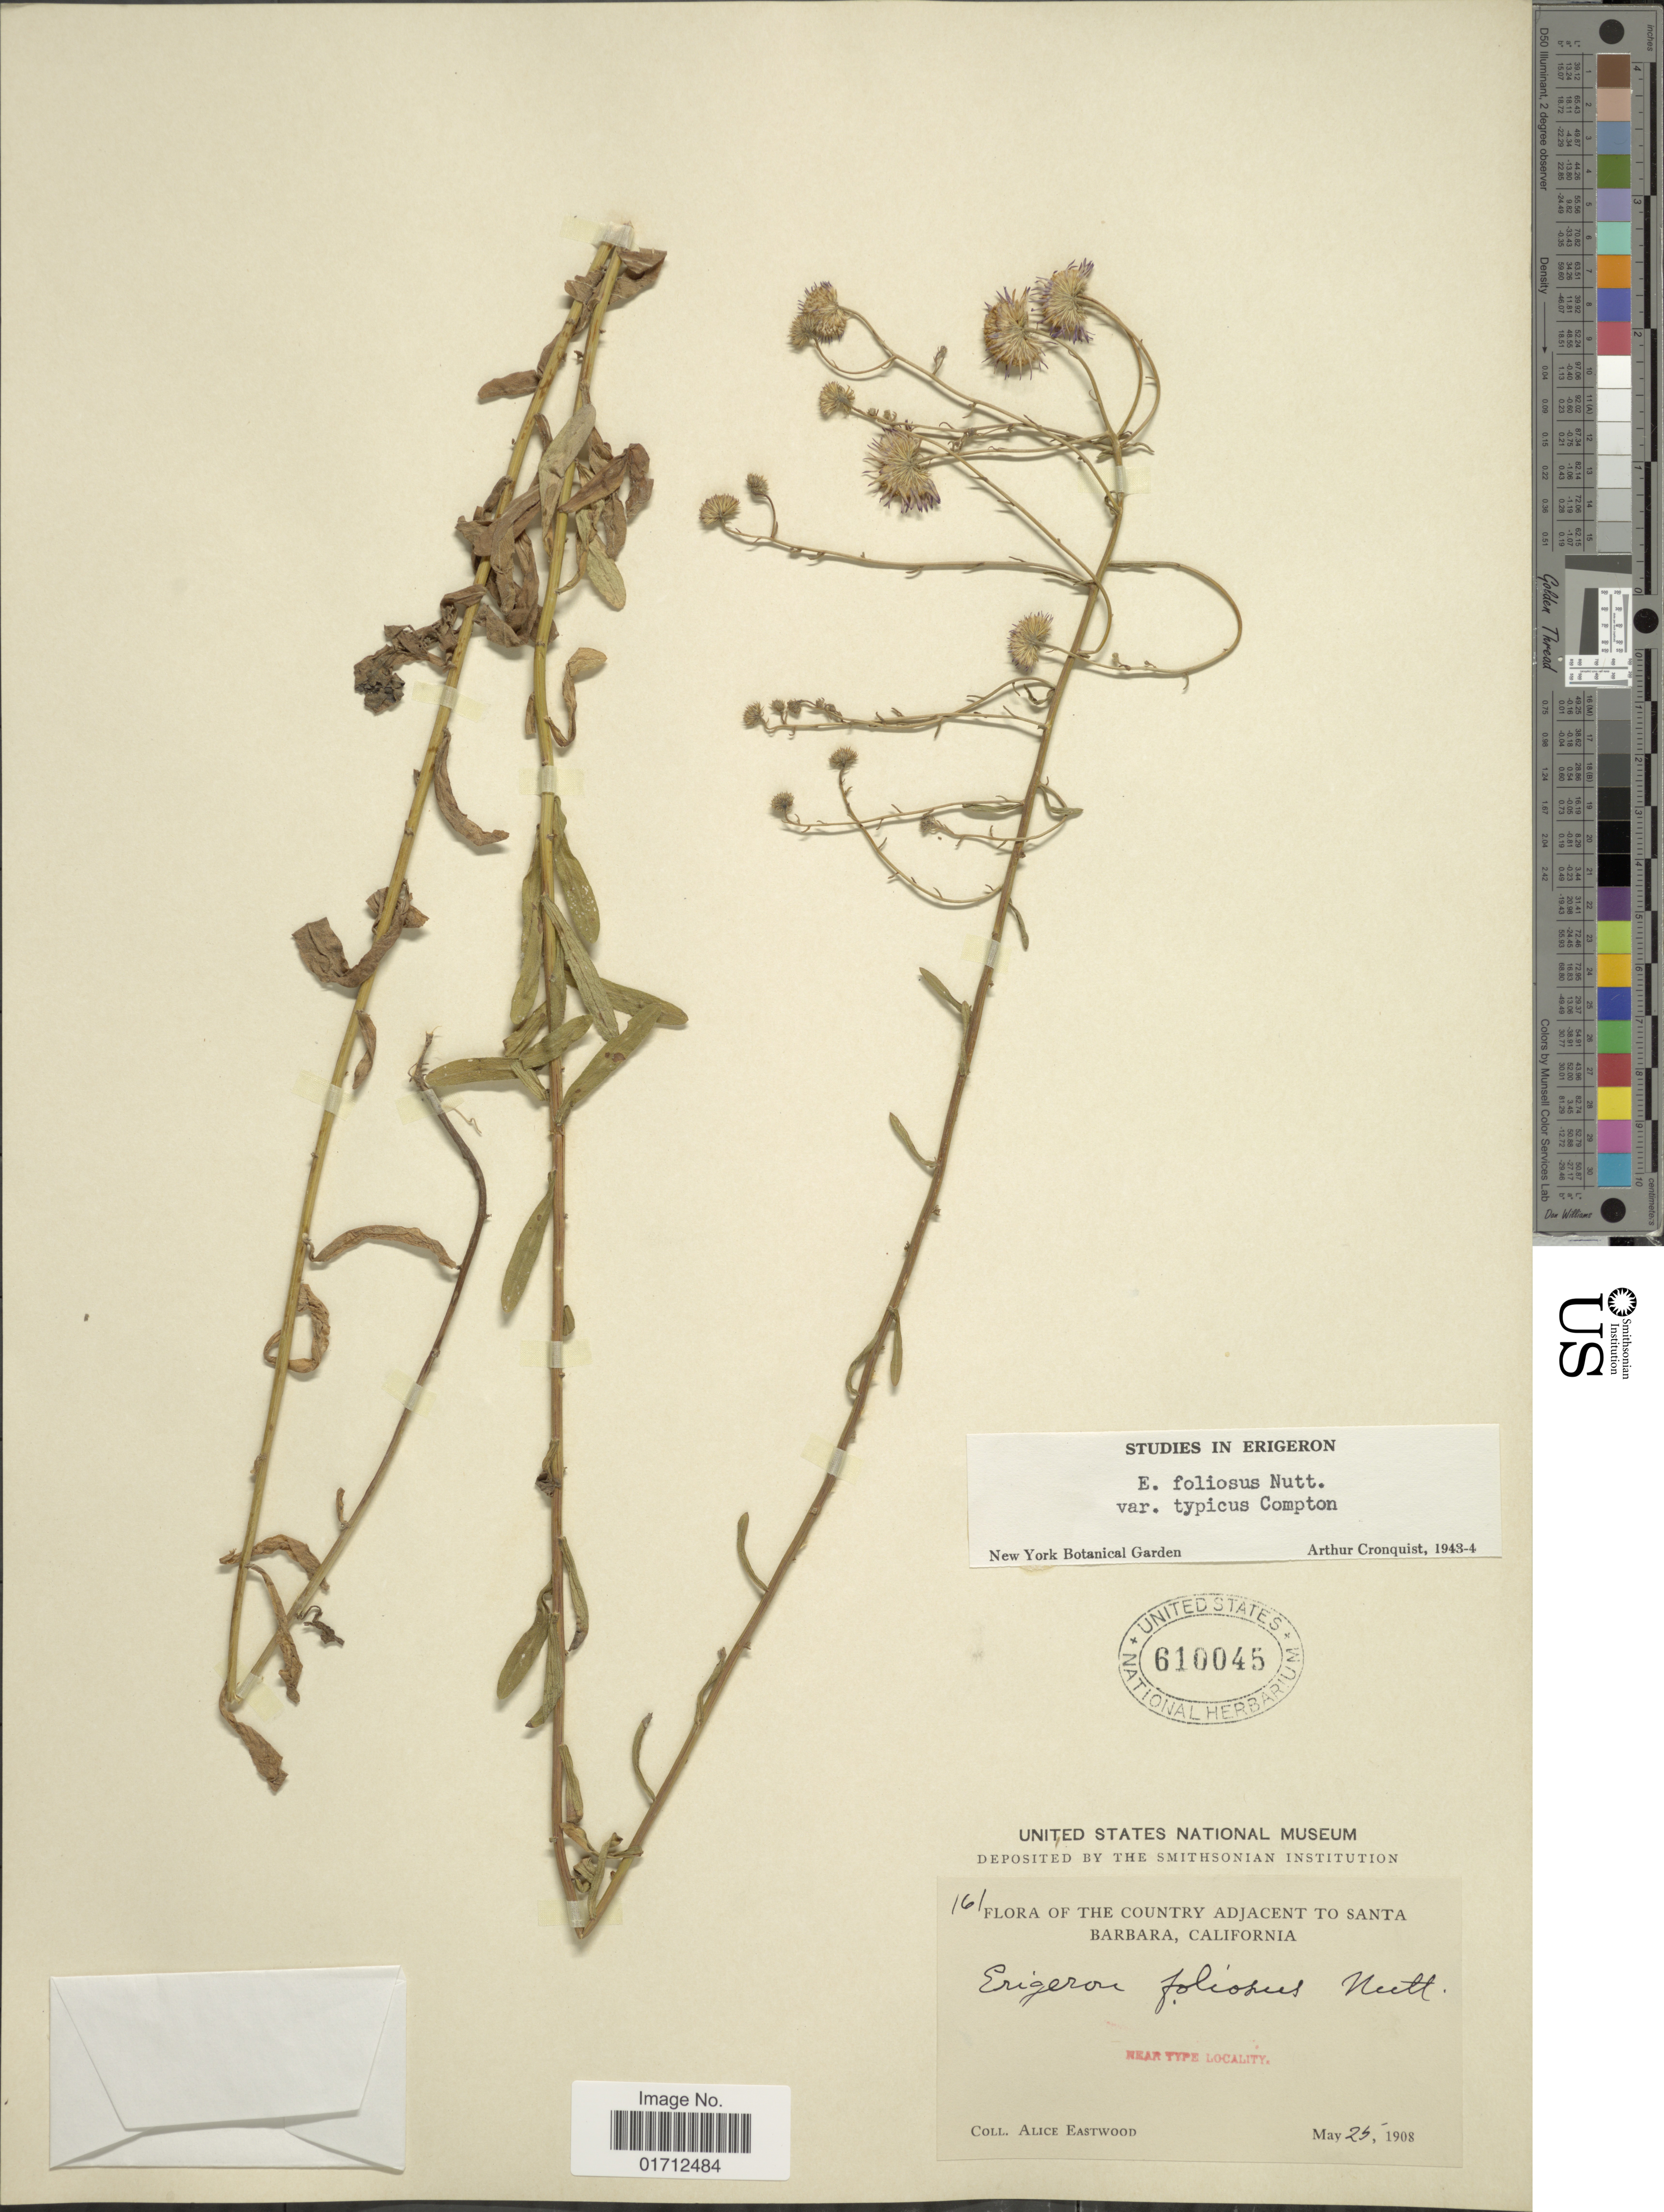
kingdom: Plantae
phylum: Tracheophyta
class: Magnoliopsida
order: Asterales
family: Asteraceae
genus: Erigeron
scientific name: Erigeron foliosus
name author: Nutt.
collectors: A. Eastwood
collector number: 161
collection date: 1908-05-25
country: United States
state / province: California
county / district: Santa Barbara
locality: The County Adjacent to Santa Barbara.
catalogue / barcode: US 610045